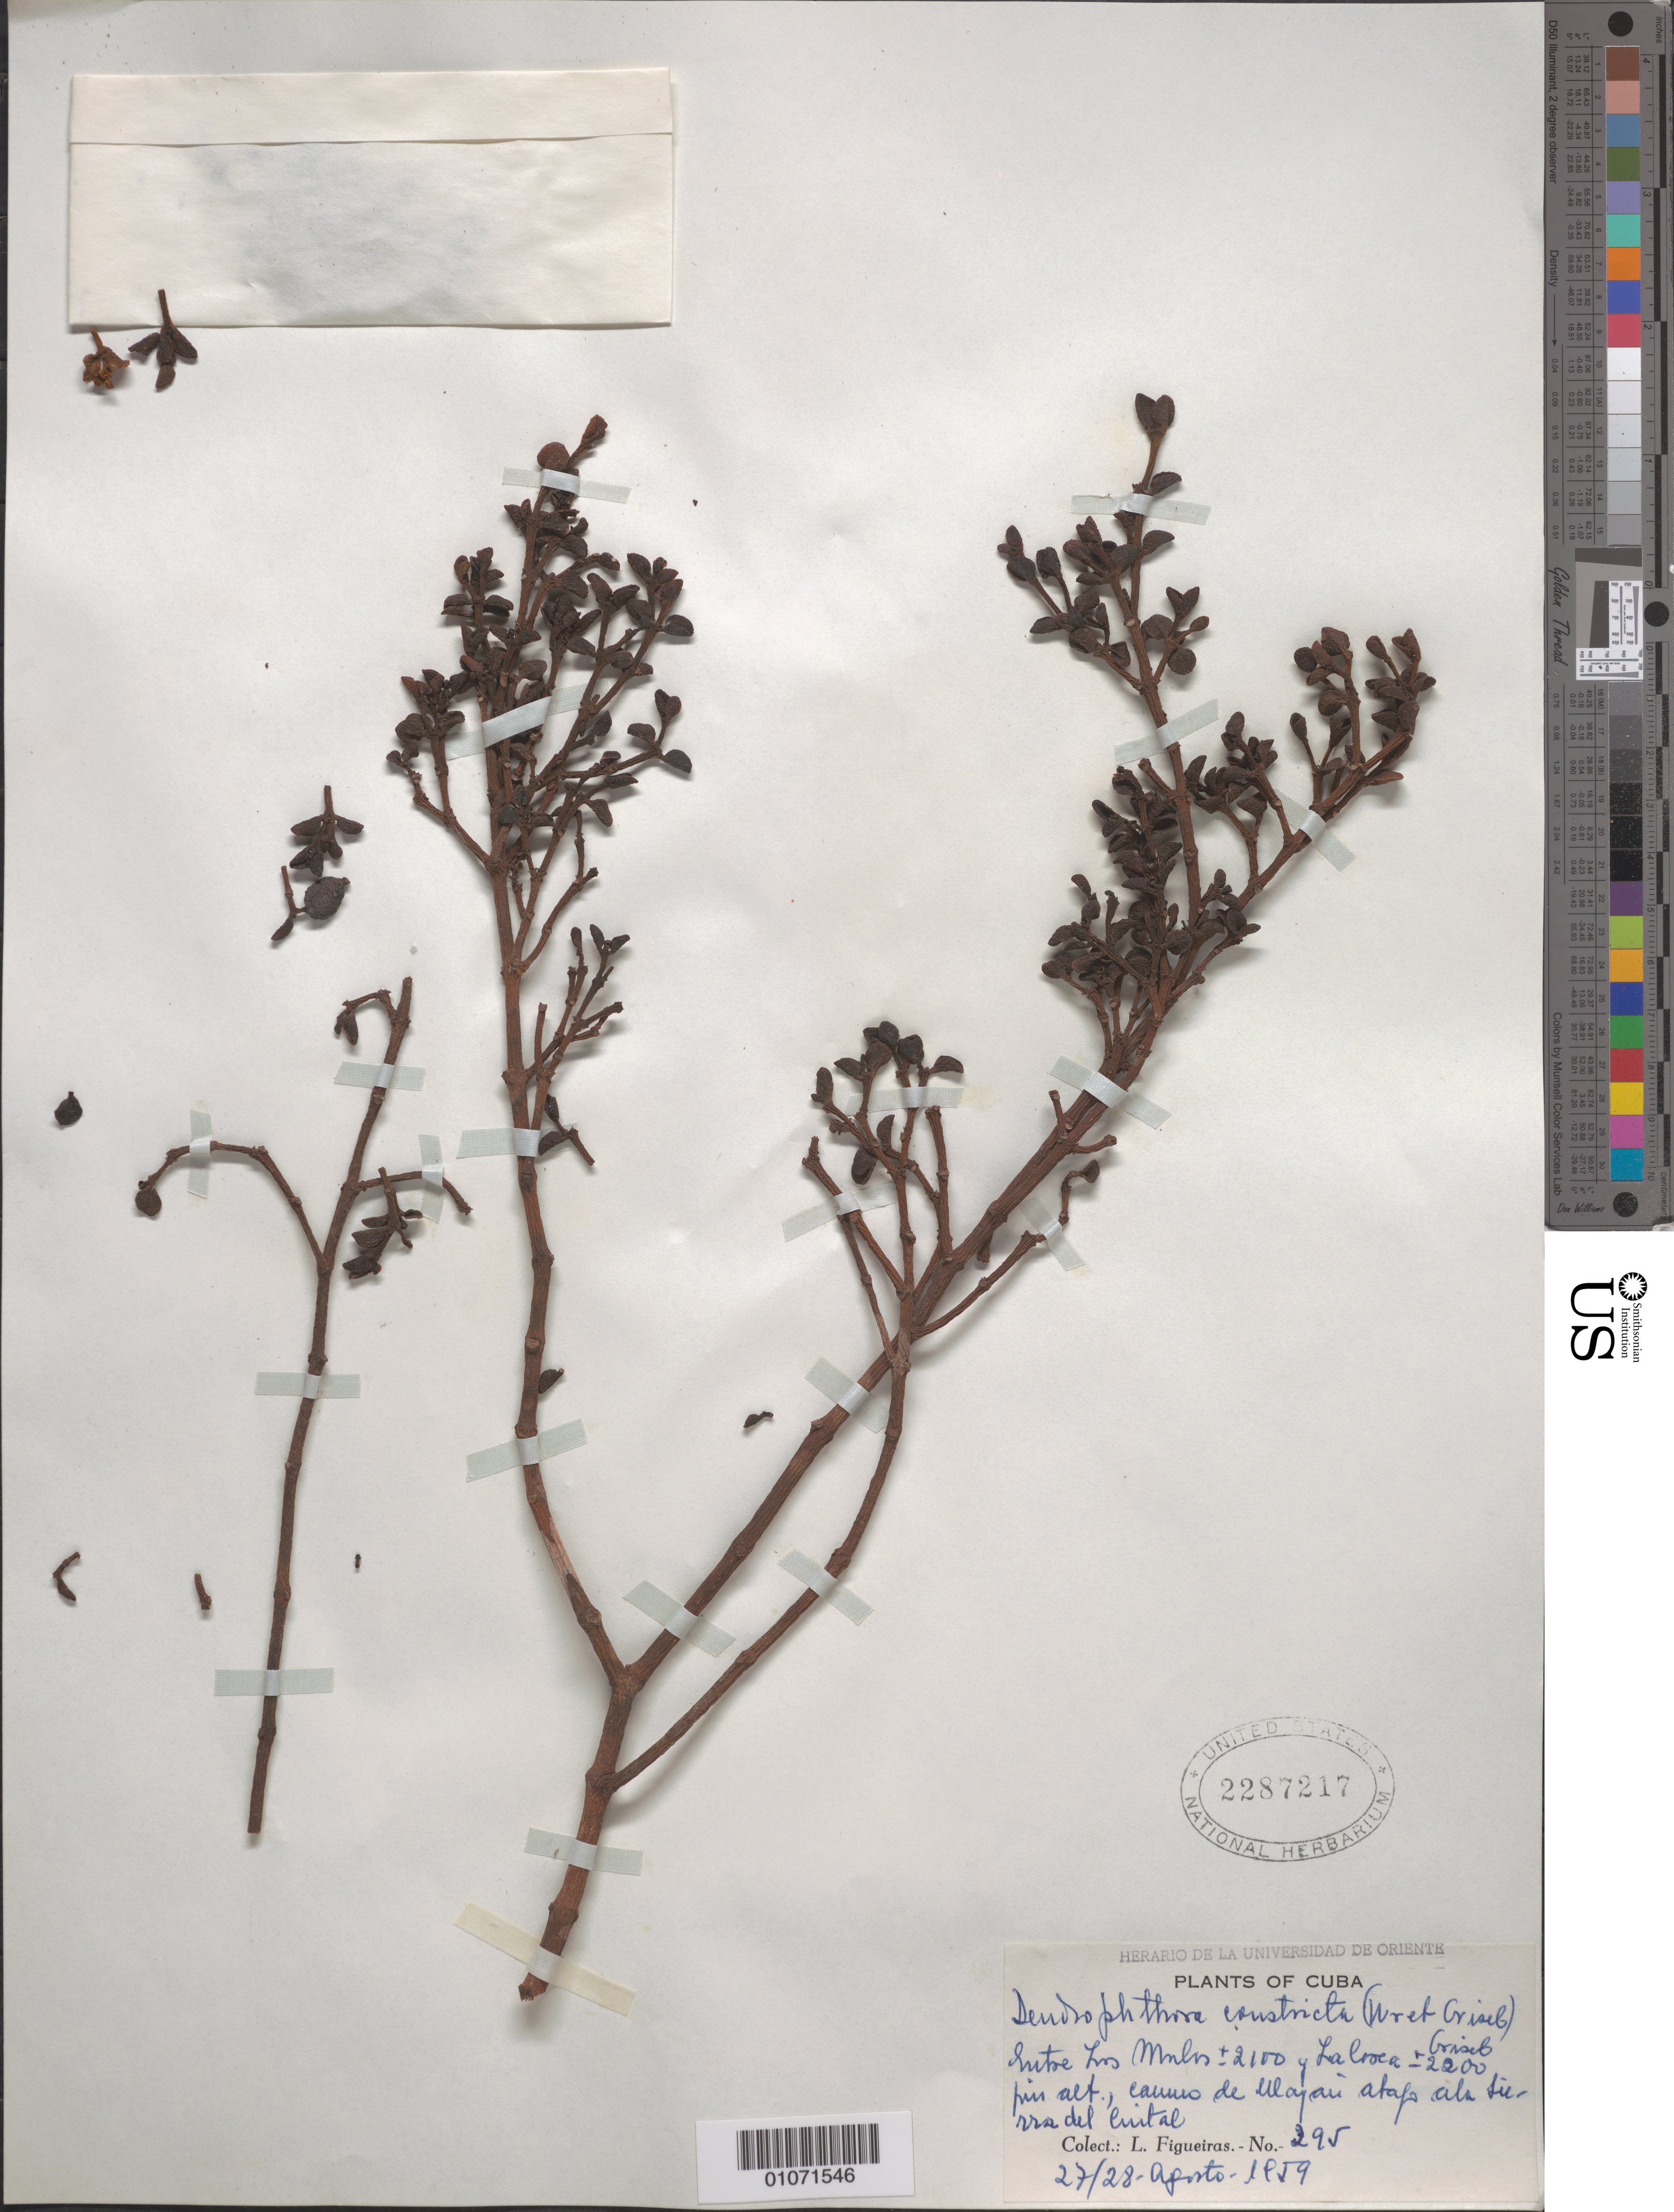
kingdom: Plantae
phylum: Tracheophyta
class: Magnoliopsida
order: Santalales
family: Viscaceae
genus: Dendrophthora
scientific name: Dendrophthora constricta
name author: Eichler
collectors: M. López Figueiras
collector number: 295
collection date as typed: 27 Aug 1959 to 28 Aug 1959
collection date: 1959-08-27/1959-08-28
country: Cuba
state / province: Oriente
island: Cuba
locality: Entre Las Milos y La Corea, camino de Mayari abajo a la Sierra del Cristal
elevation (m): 640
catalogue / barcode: US 2287217